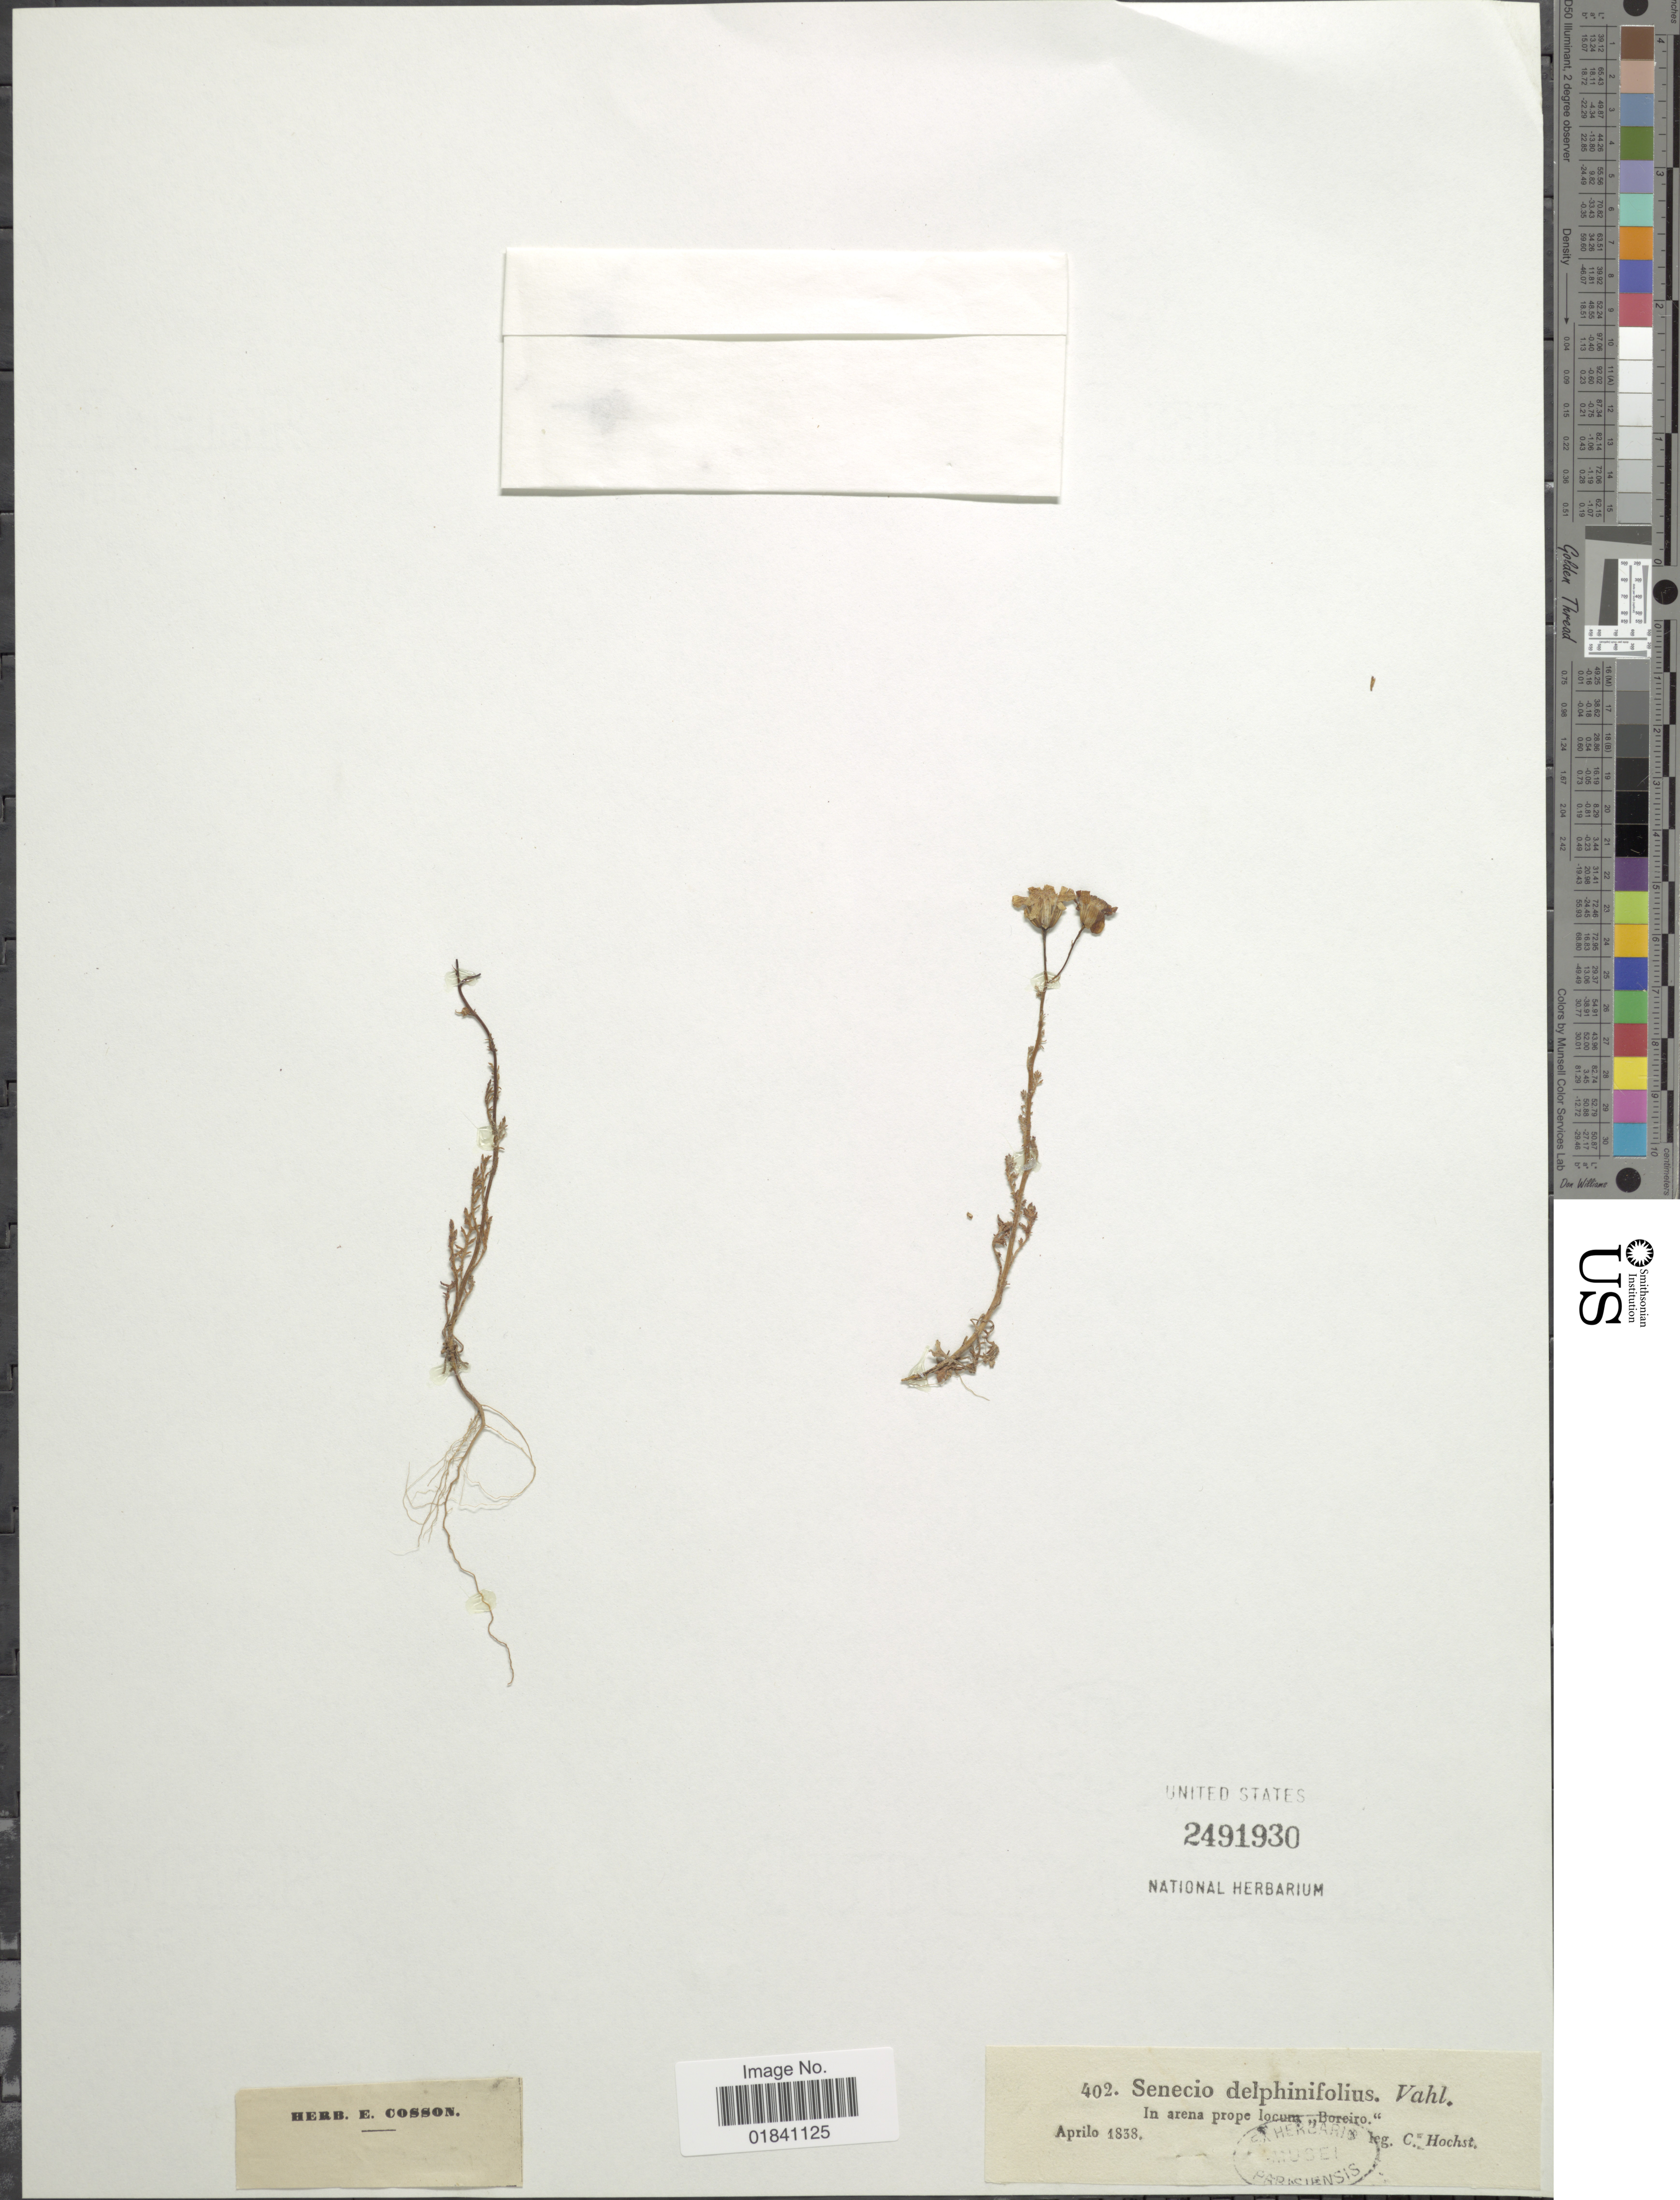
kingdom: Plantae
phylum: Tracheophyta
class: Magnoliopsida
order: Asterales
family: Asteraceae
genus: Senecio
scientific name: Senecio delphiniifolius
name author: Vahl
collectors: C. Hochstetter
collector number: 402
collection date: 1838-04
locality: Boreiro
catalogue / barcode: US 2491930